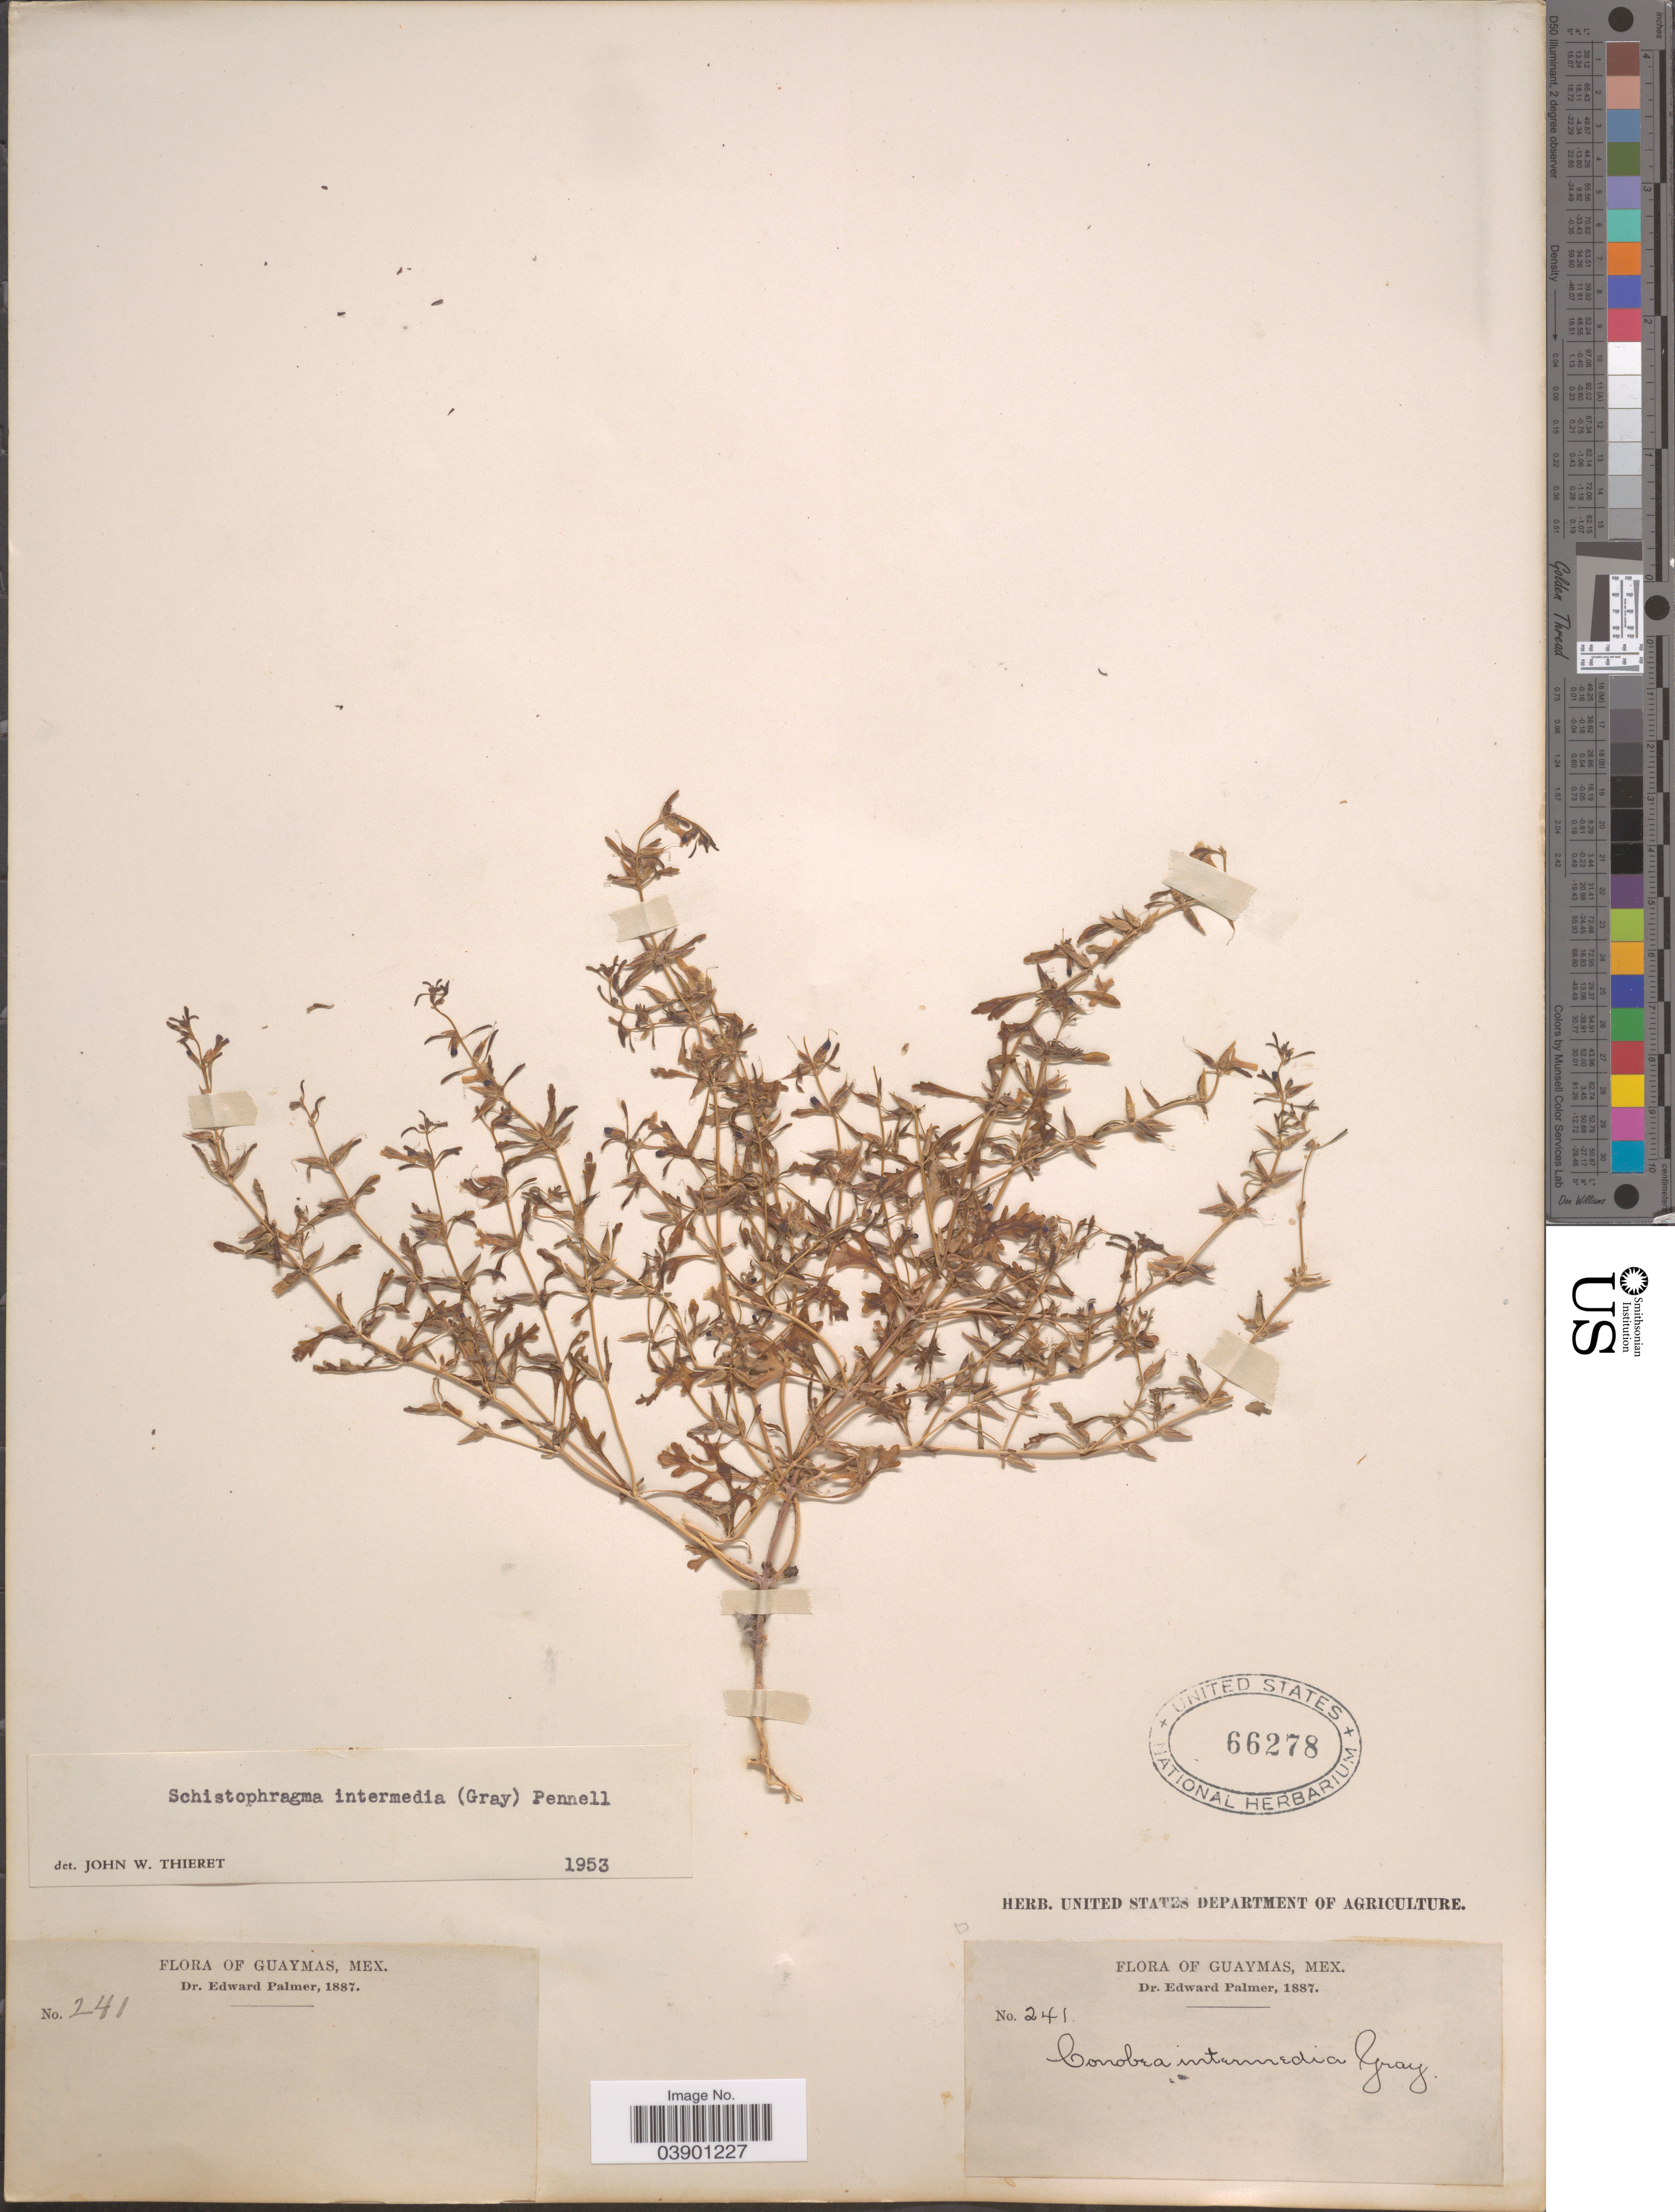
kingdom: Plantae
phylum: Tracheophyta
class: Magnoliopsida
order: Lamiales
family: Plantaginaceae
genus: Conobea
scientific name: Conobea intermedia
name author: A. Gray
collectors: E. Palmer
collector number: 241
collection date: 1887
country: Mexico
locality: Guaymas.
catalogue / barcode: US 66278